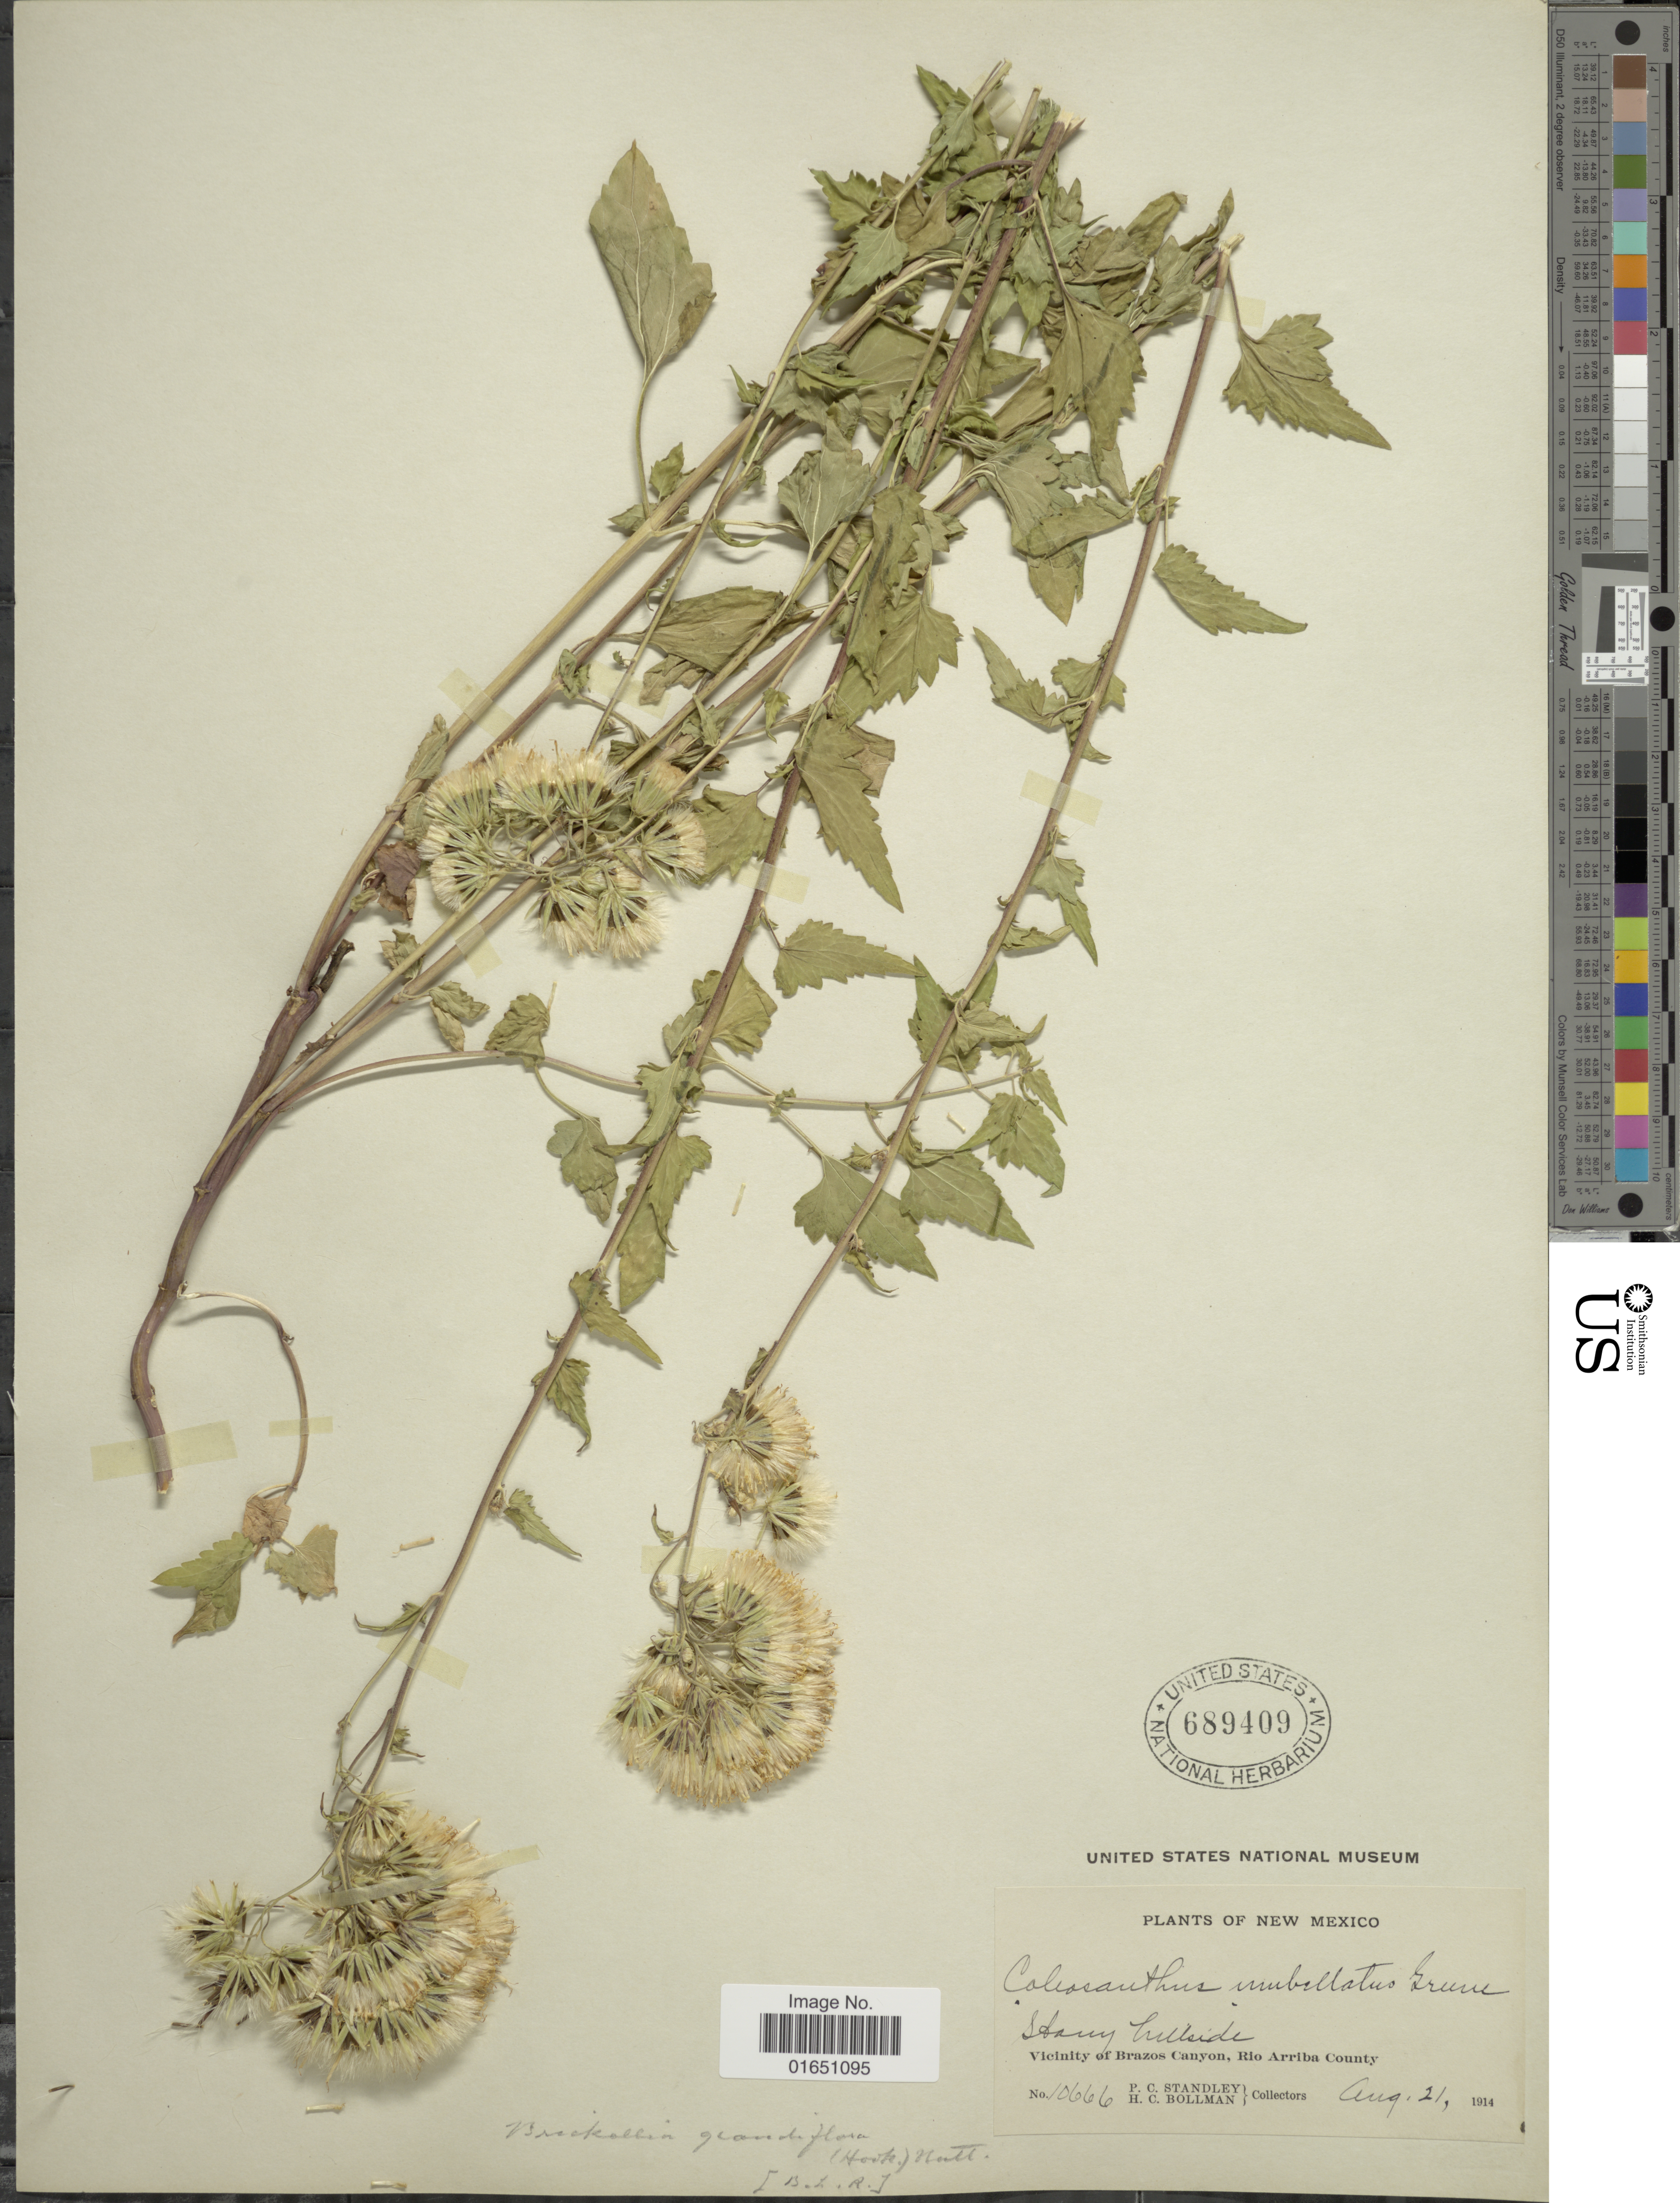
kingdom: Plantae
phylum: Tracheophyta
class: Magnoliopsida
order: Asterales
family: Asteraceae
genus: Brickellia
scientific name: Brickellia grandiflora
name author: (Hook.) Nutt.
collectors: P. C. Standley & H. C. Bollman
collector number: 10666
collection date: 1914-08-21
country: United States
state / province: New Mexico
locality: Stamp hillside, Vicinity of Brazos Canyon, Rio Arriba County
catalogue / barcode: US 689409